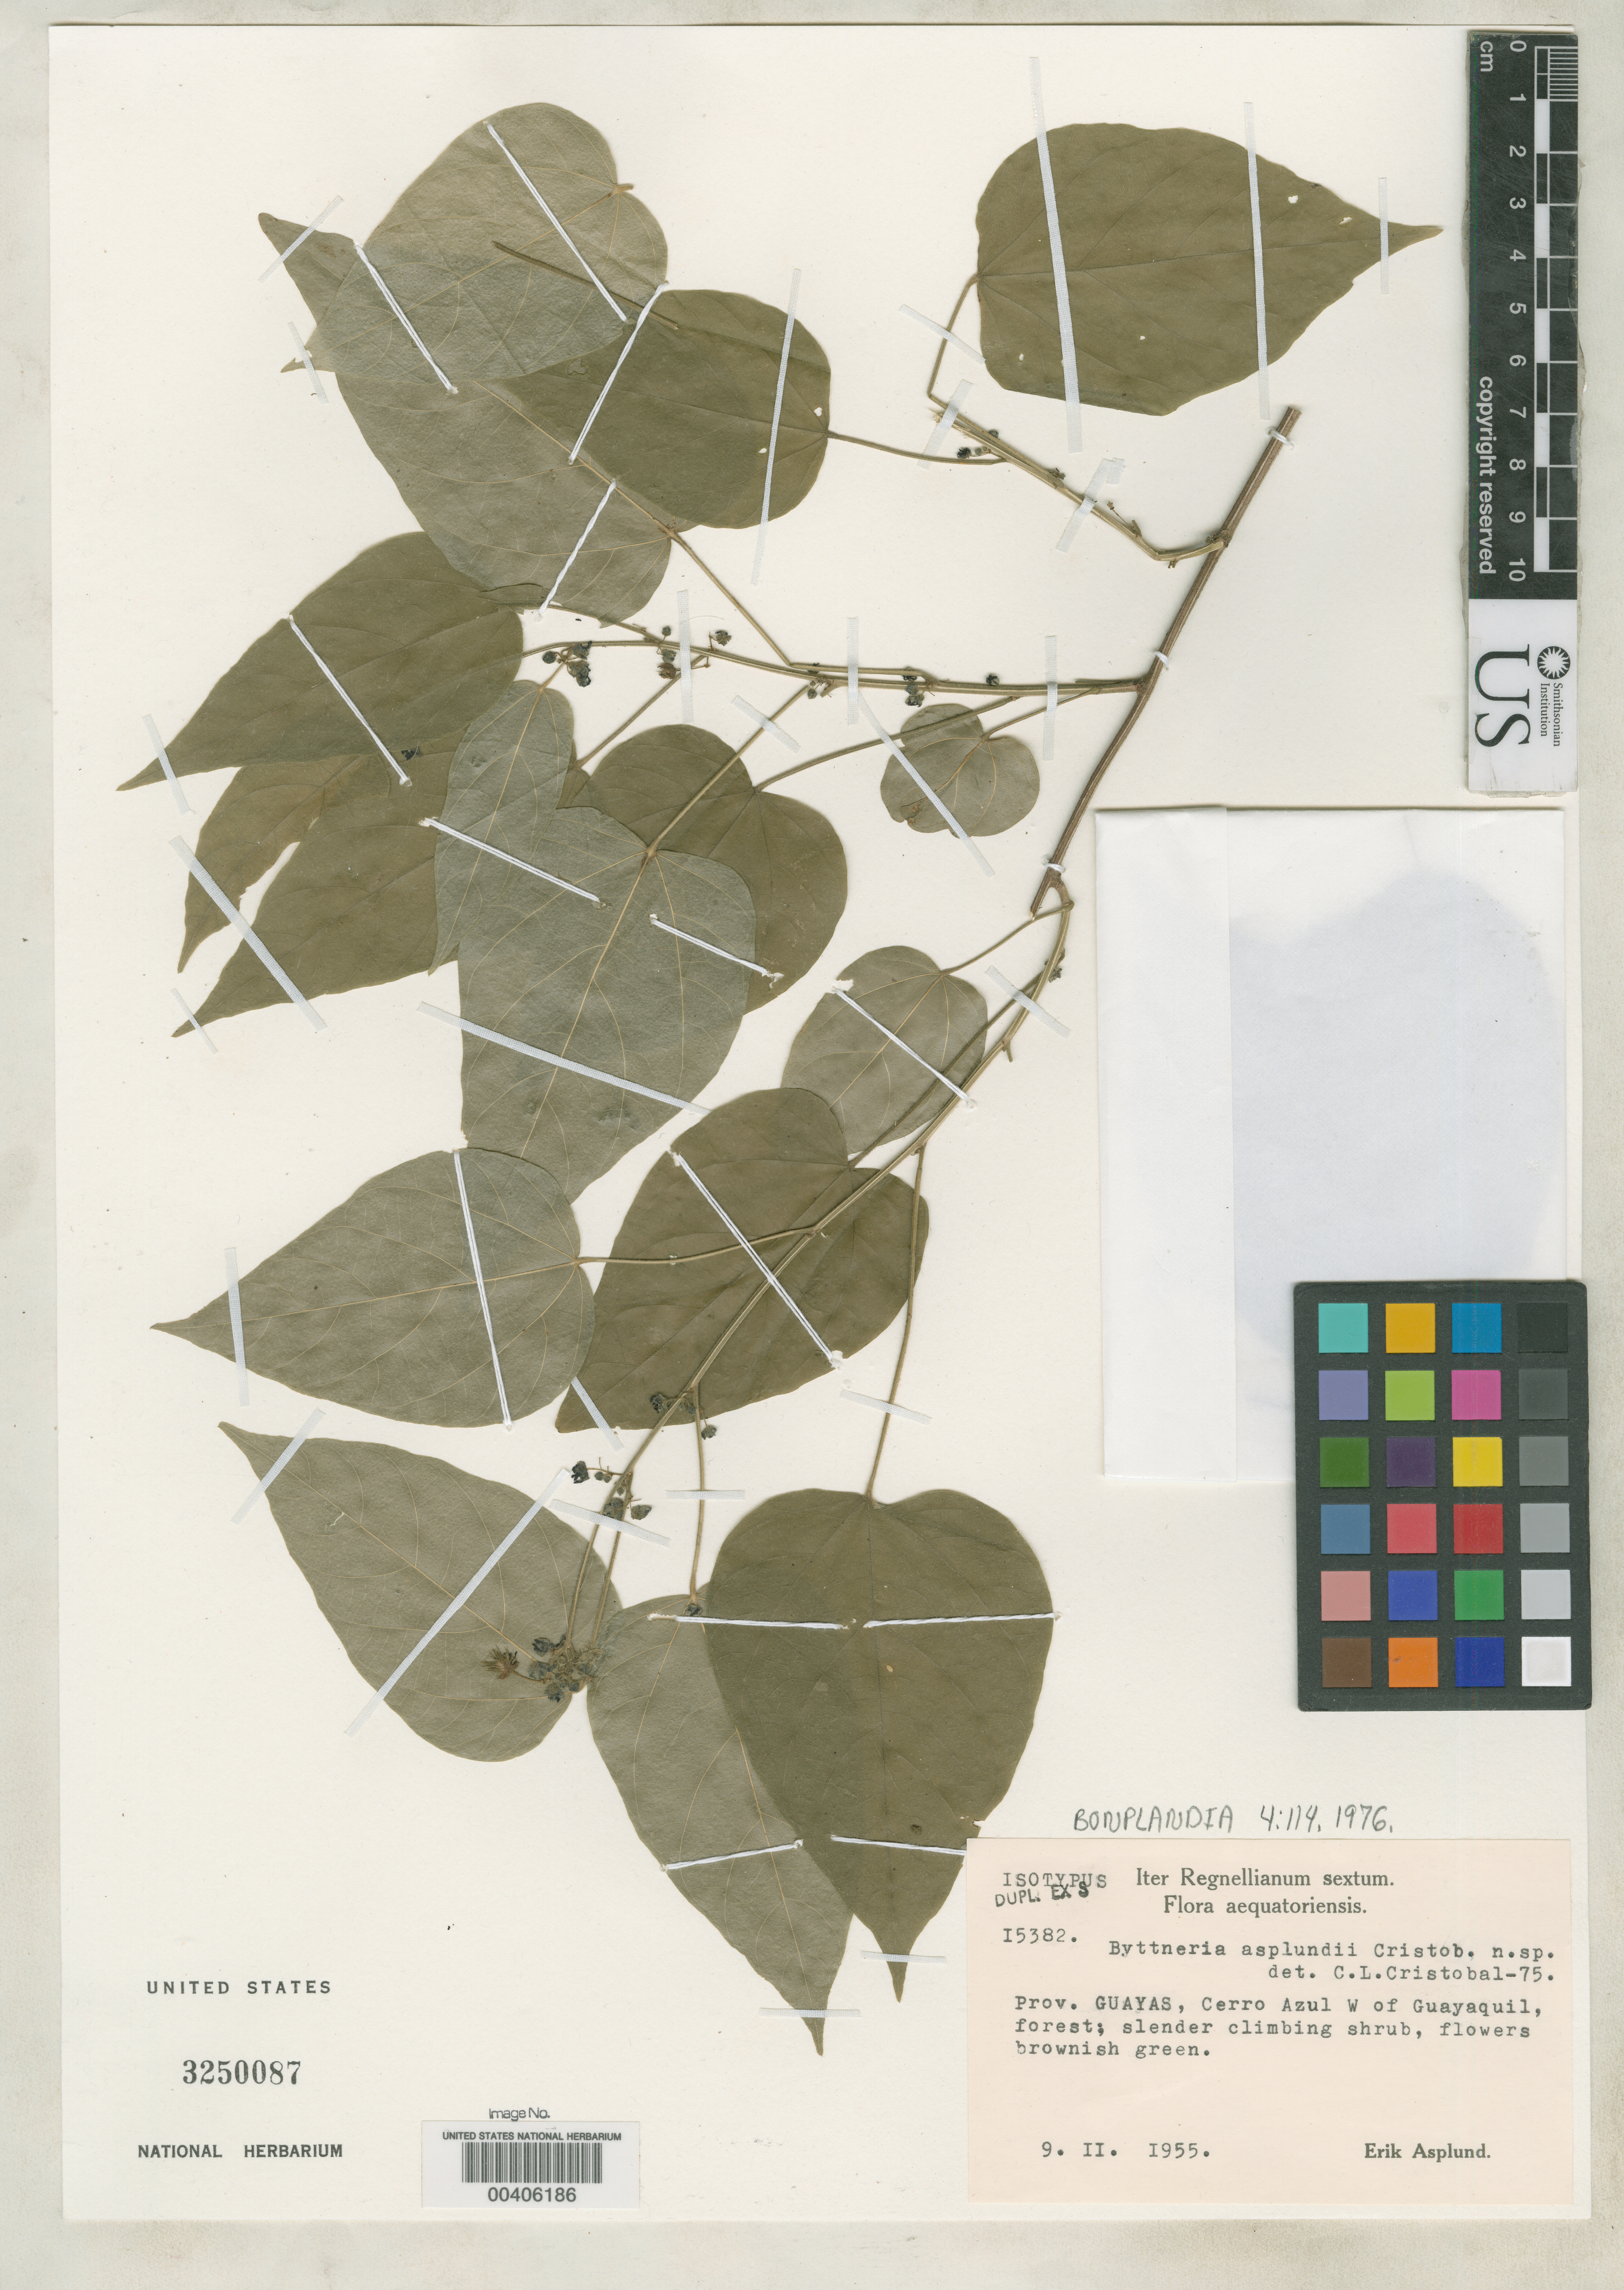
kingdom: Plantae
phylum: Tracheophyta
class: Magnoliopsida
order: Malvales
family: Malvaceae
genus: Byttneria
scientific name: Byttneria asplundii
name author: Cristóbal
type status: Isotype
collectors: E. Asplund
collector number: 15382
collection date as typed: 09 Feb 1955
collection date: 1955-02-09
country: Ecuador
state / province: Guayas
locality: Cerro Azul W of Guayaquil.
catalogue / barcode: US 3250087